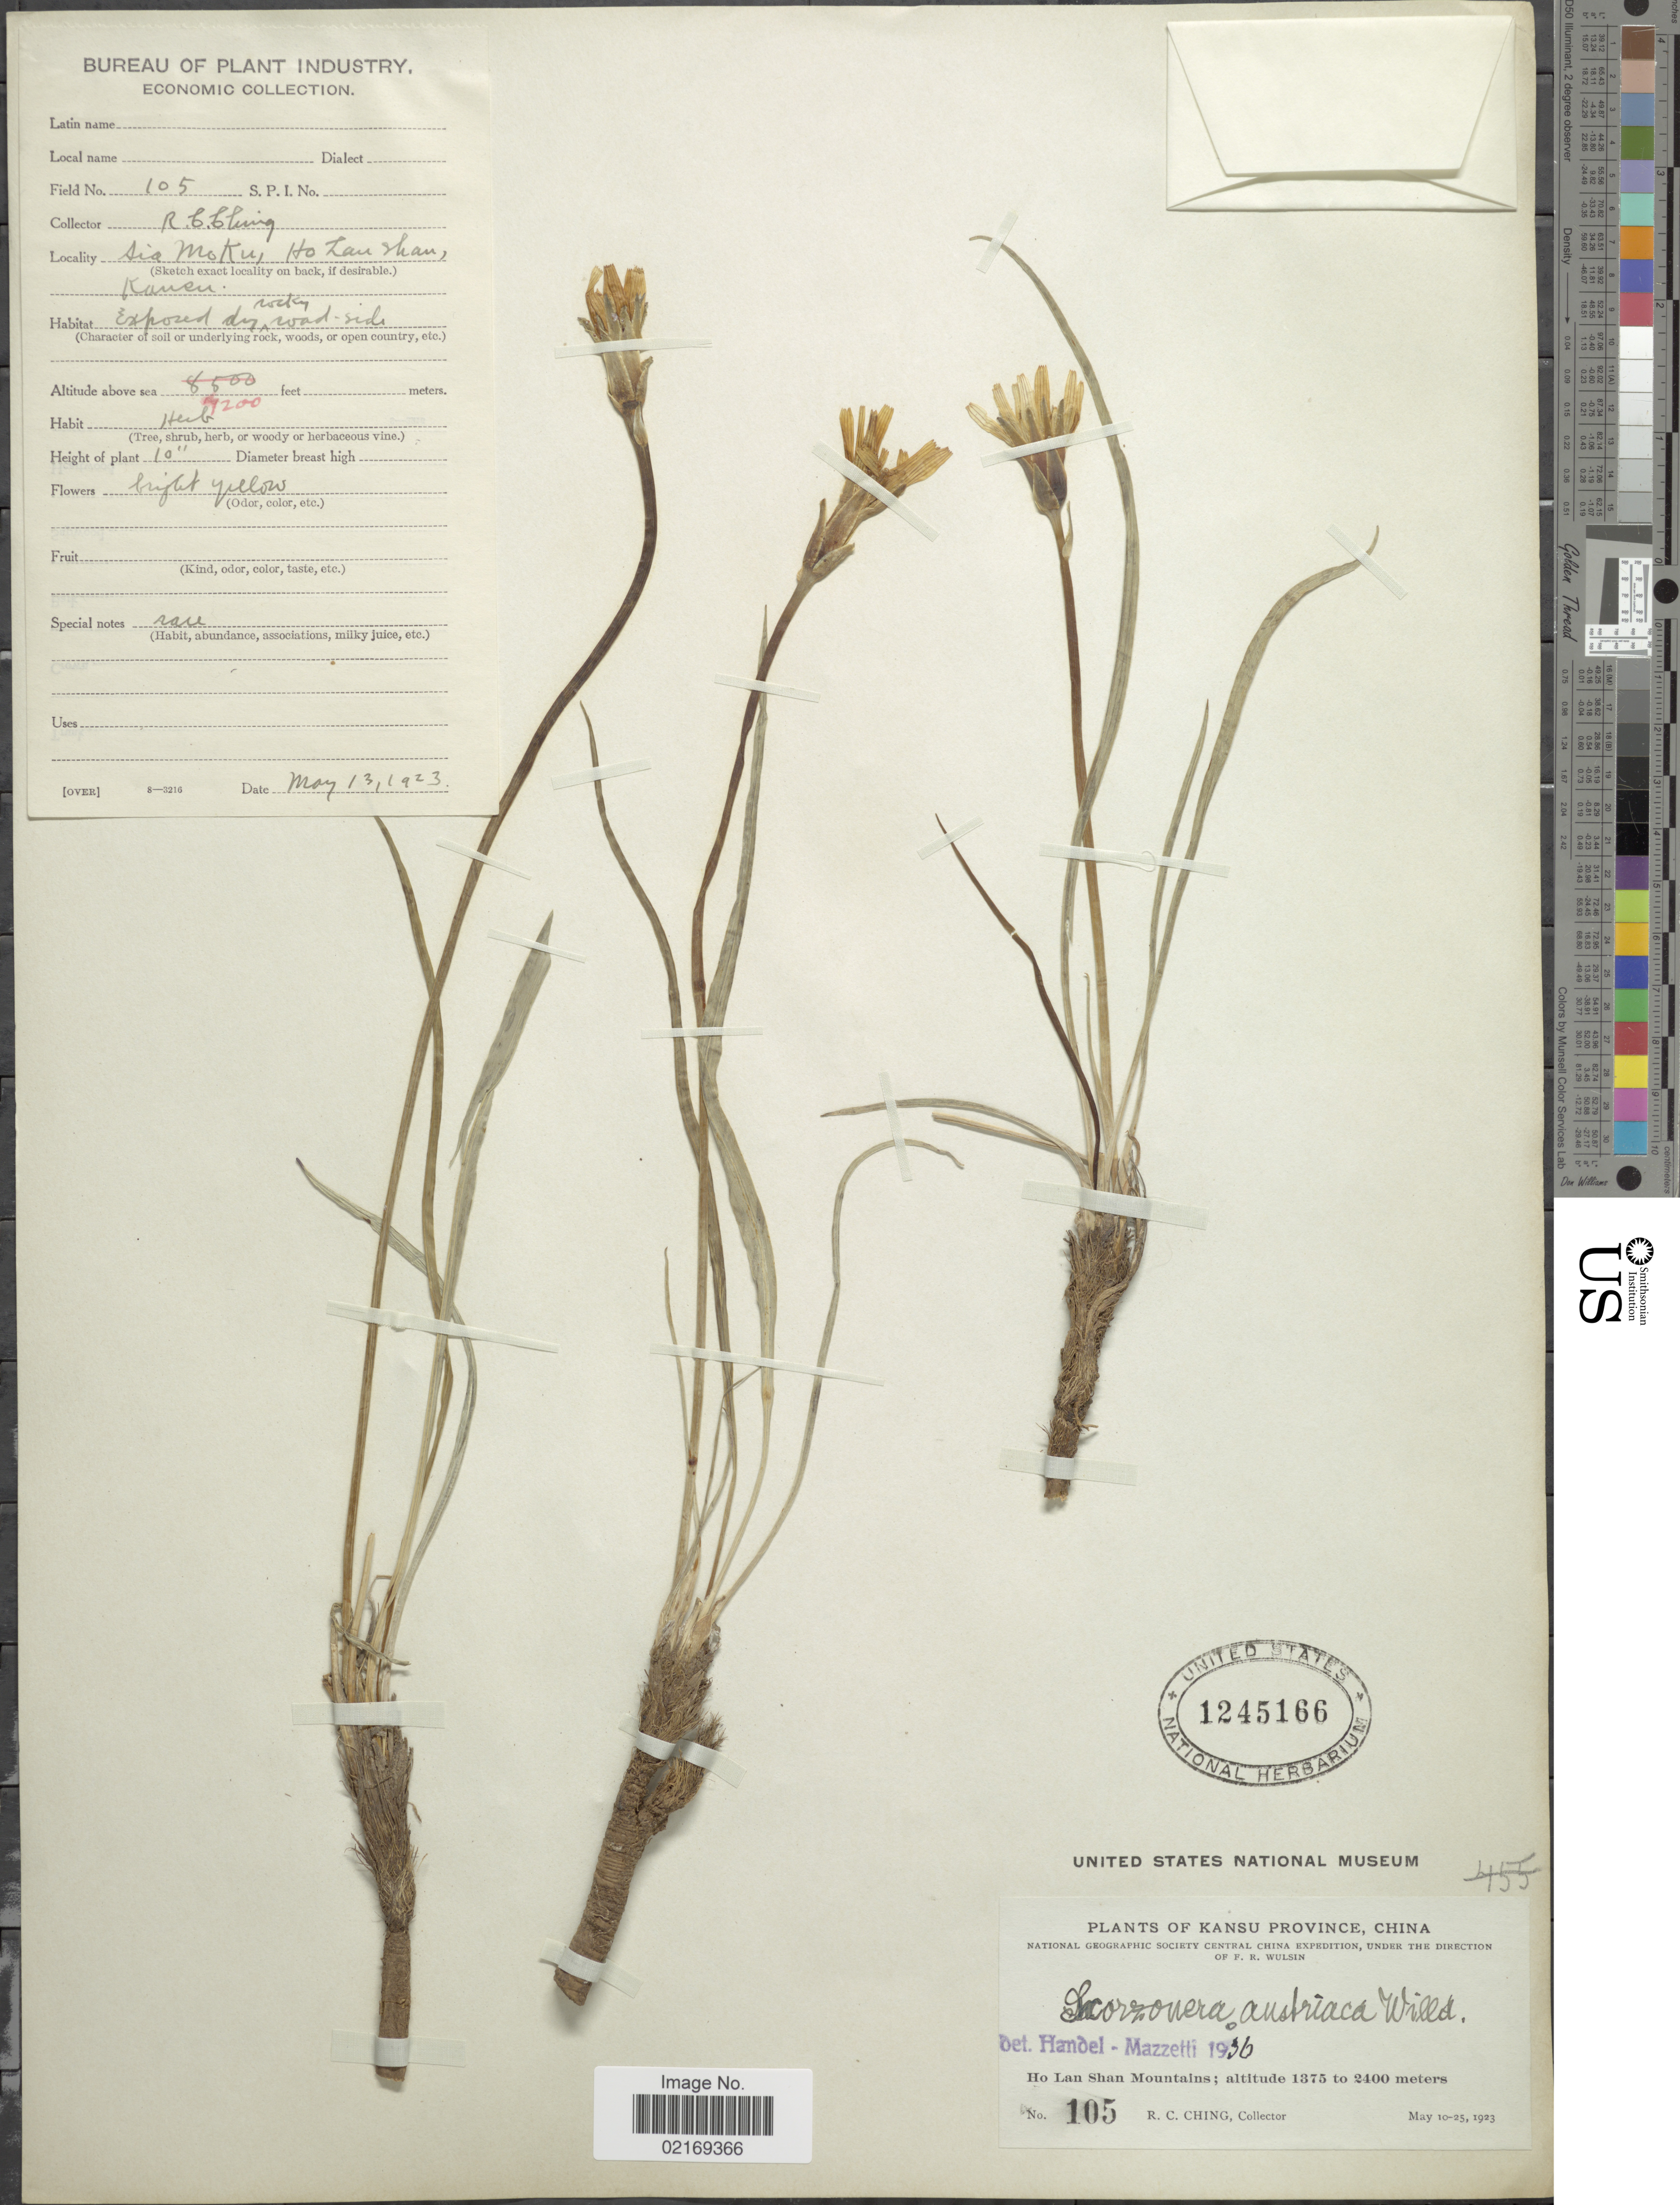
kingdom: Plantae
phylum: Tracheophyta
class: Magnoliopsida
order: Asterales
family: Asteraceae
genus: Scorzonera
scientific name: Scorzonera austriaca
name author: Willd.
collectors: R. C. Ching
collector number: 105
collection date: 1923-05-10/1923-05-25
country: China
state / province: Gansu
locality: Kansu, Ho Lan Shan Mountains.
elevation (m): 1375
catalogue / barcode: US 1245166